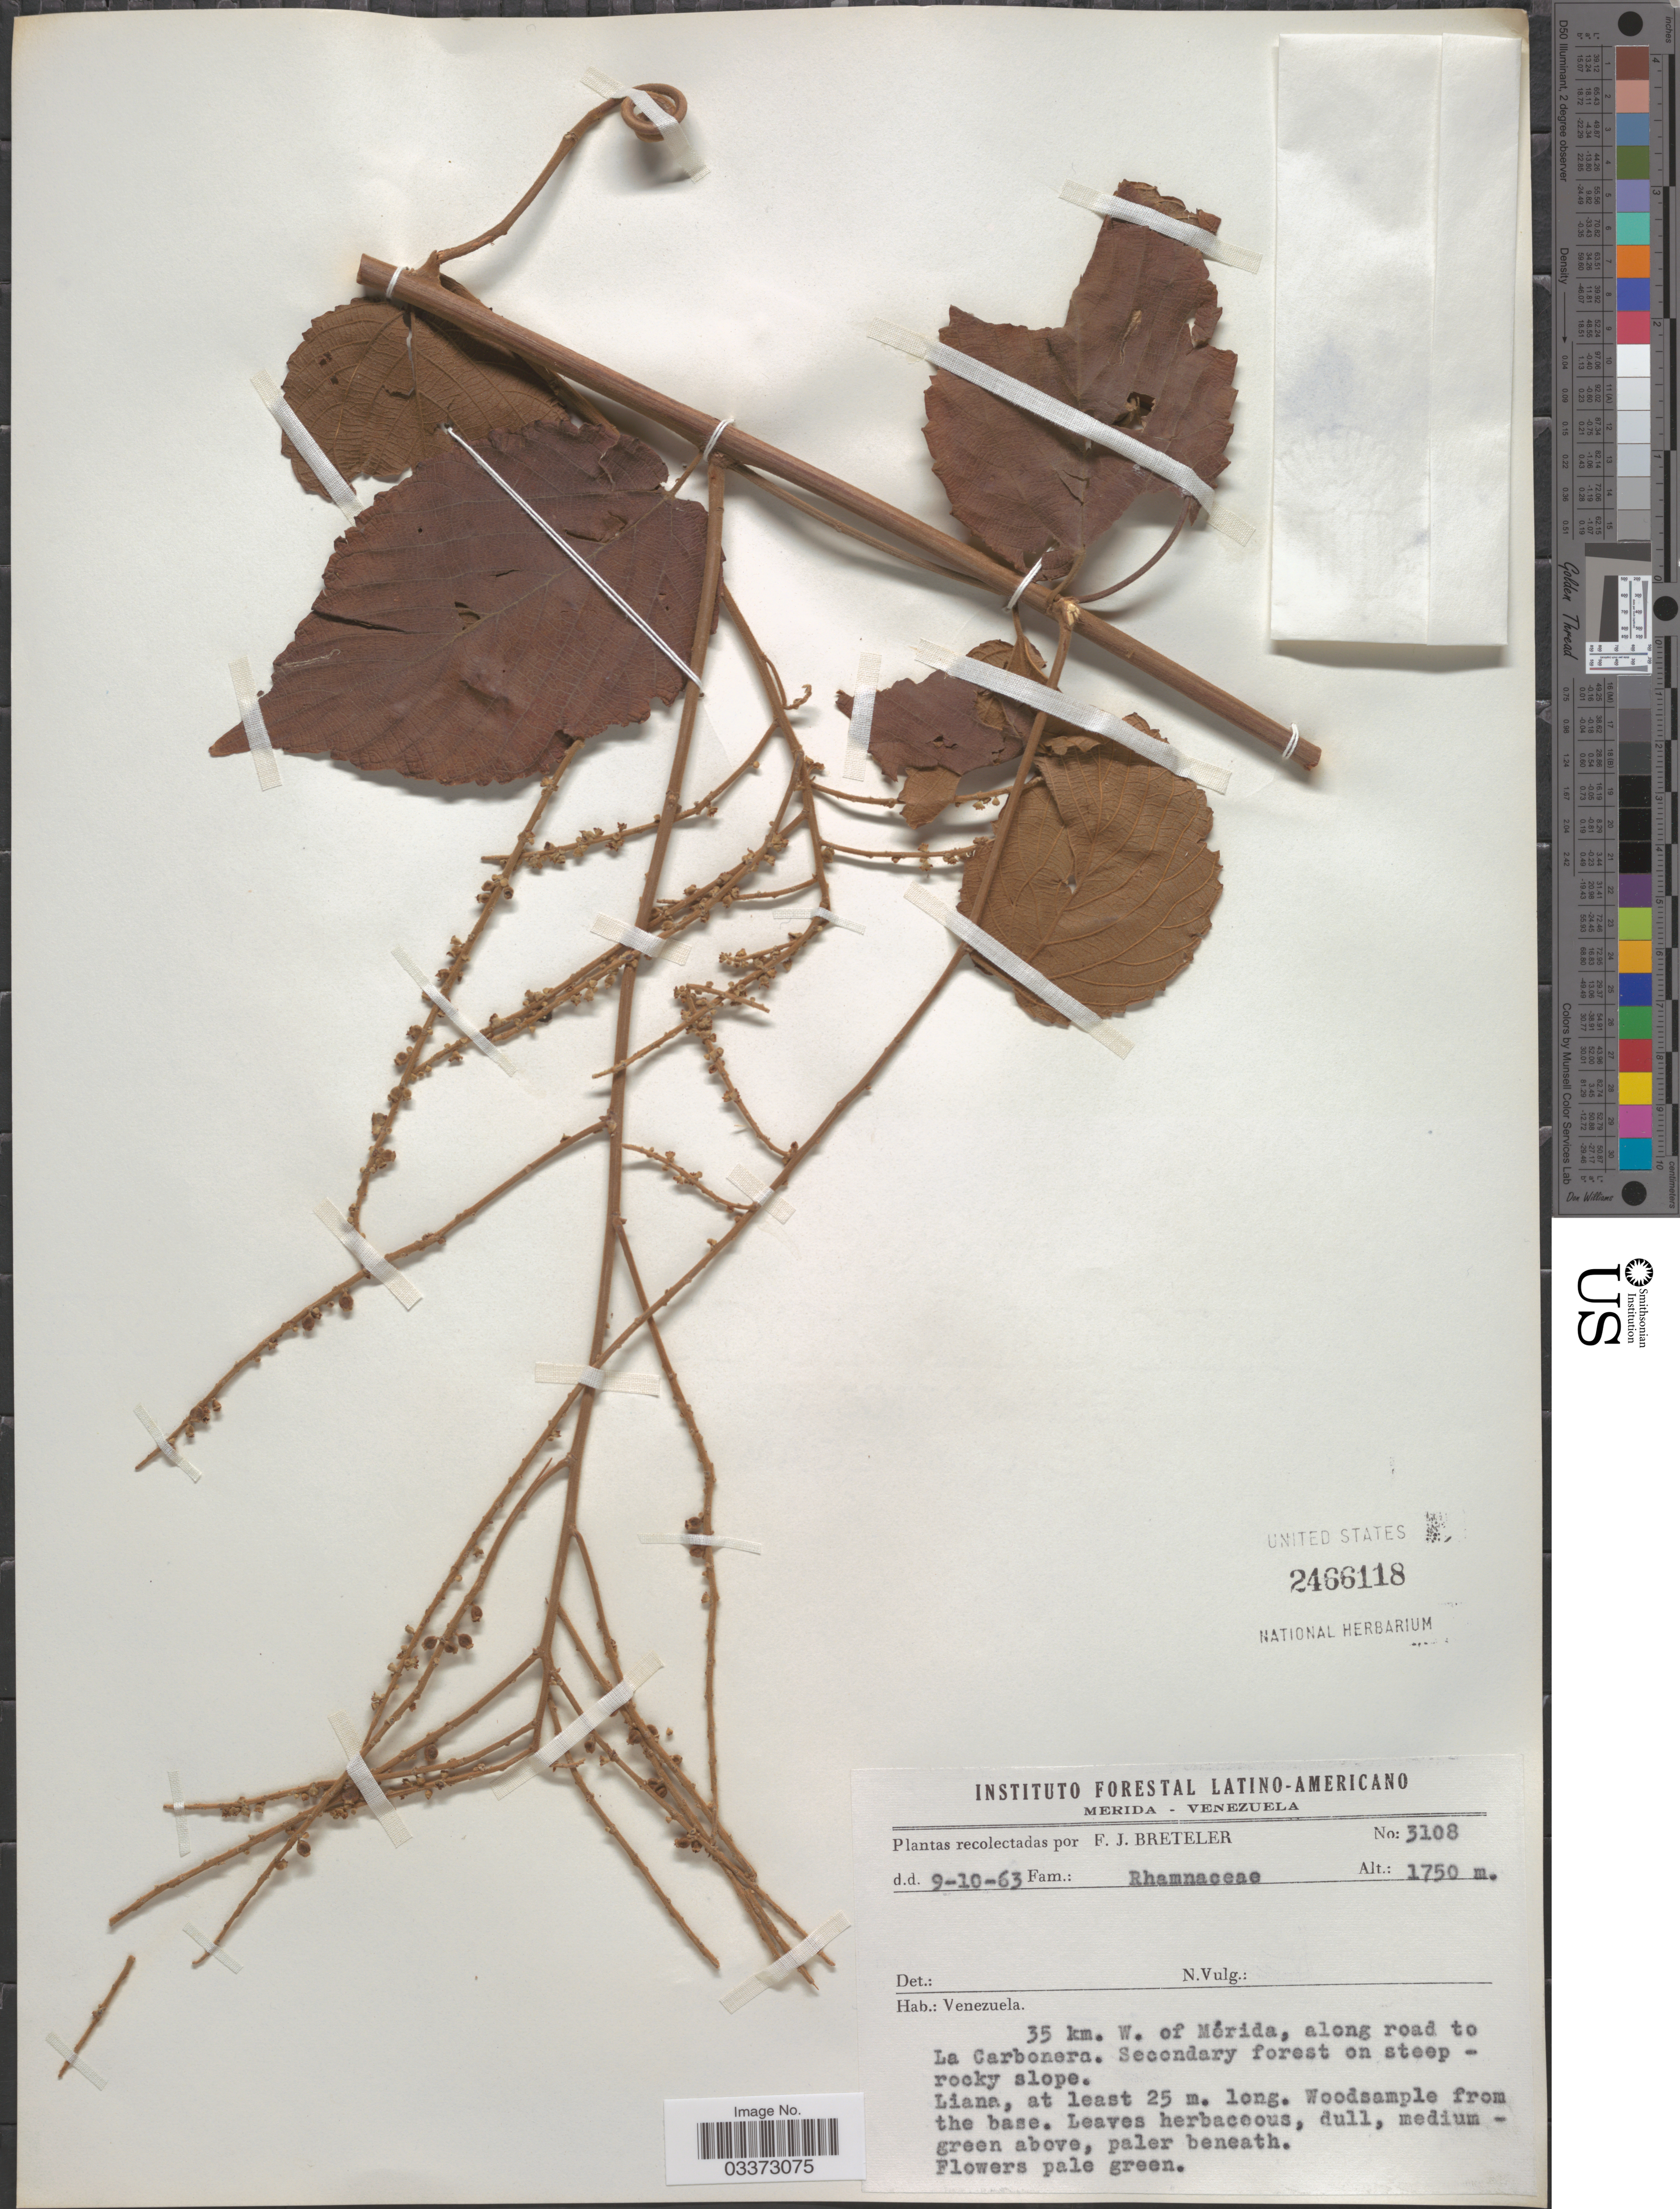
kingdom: Plantae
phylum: Tracheophyta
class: Magnoliopsida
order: Rosales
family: Rhamnaceae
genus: Gouania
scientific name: Gouania sp.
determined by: Figueira, Mauricio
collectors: F. J. Breteler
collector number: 3108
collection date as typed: Transcribed d/m/y: 9/10/63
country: Venezuela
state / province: Mérida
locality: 35 km. W. of Mérida, along road to La Carbonera.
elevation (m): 1750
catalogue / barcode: US 2466118